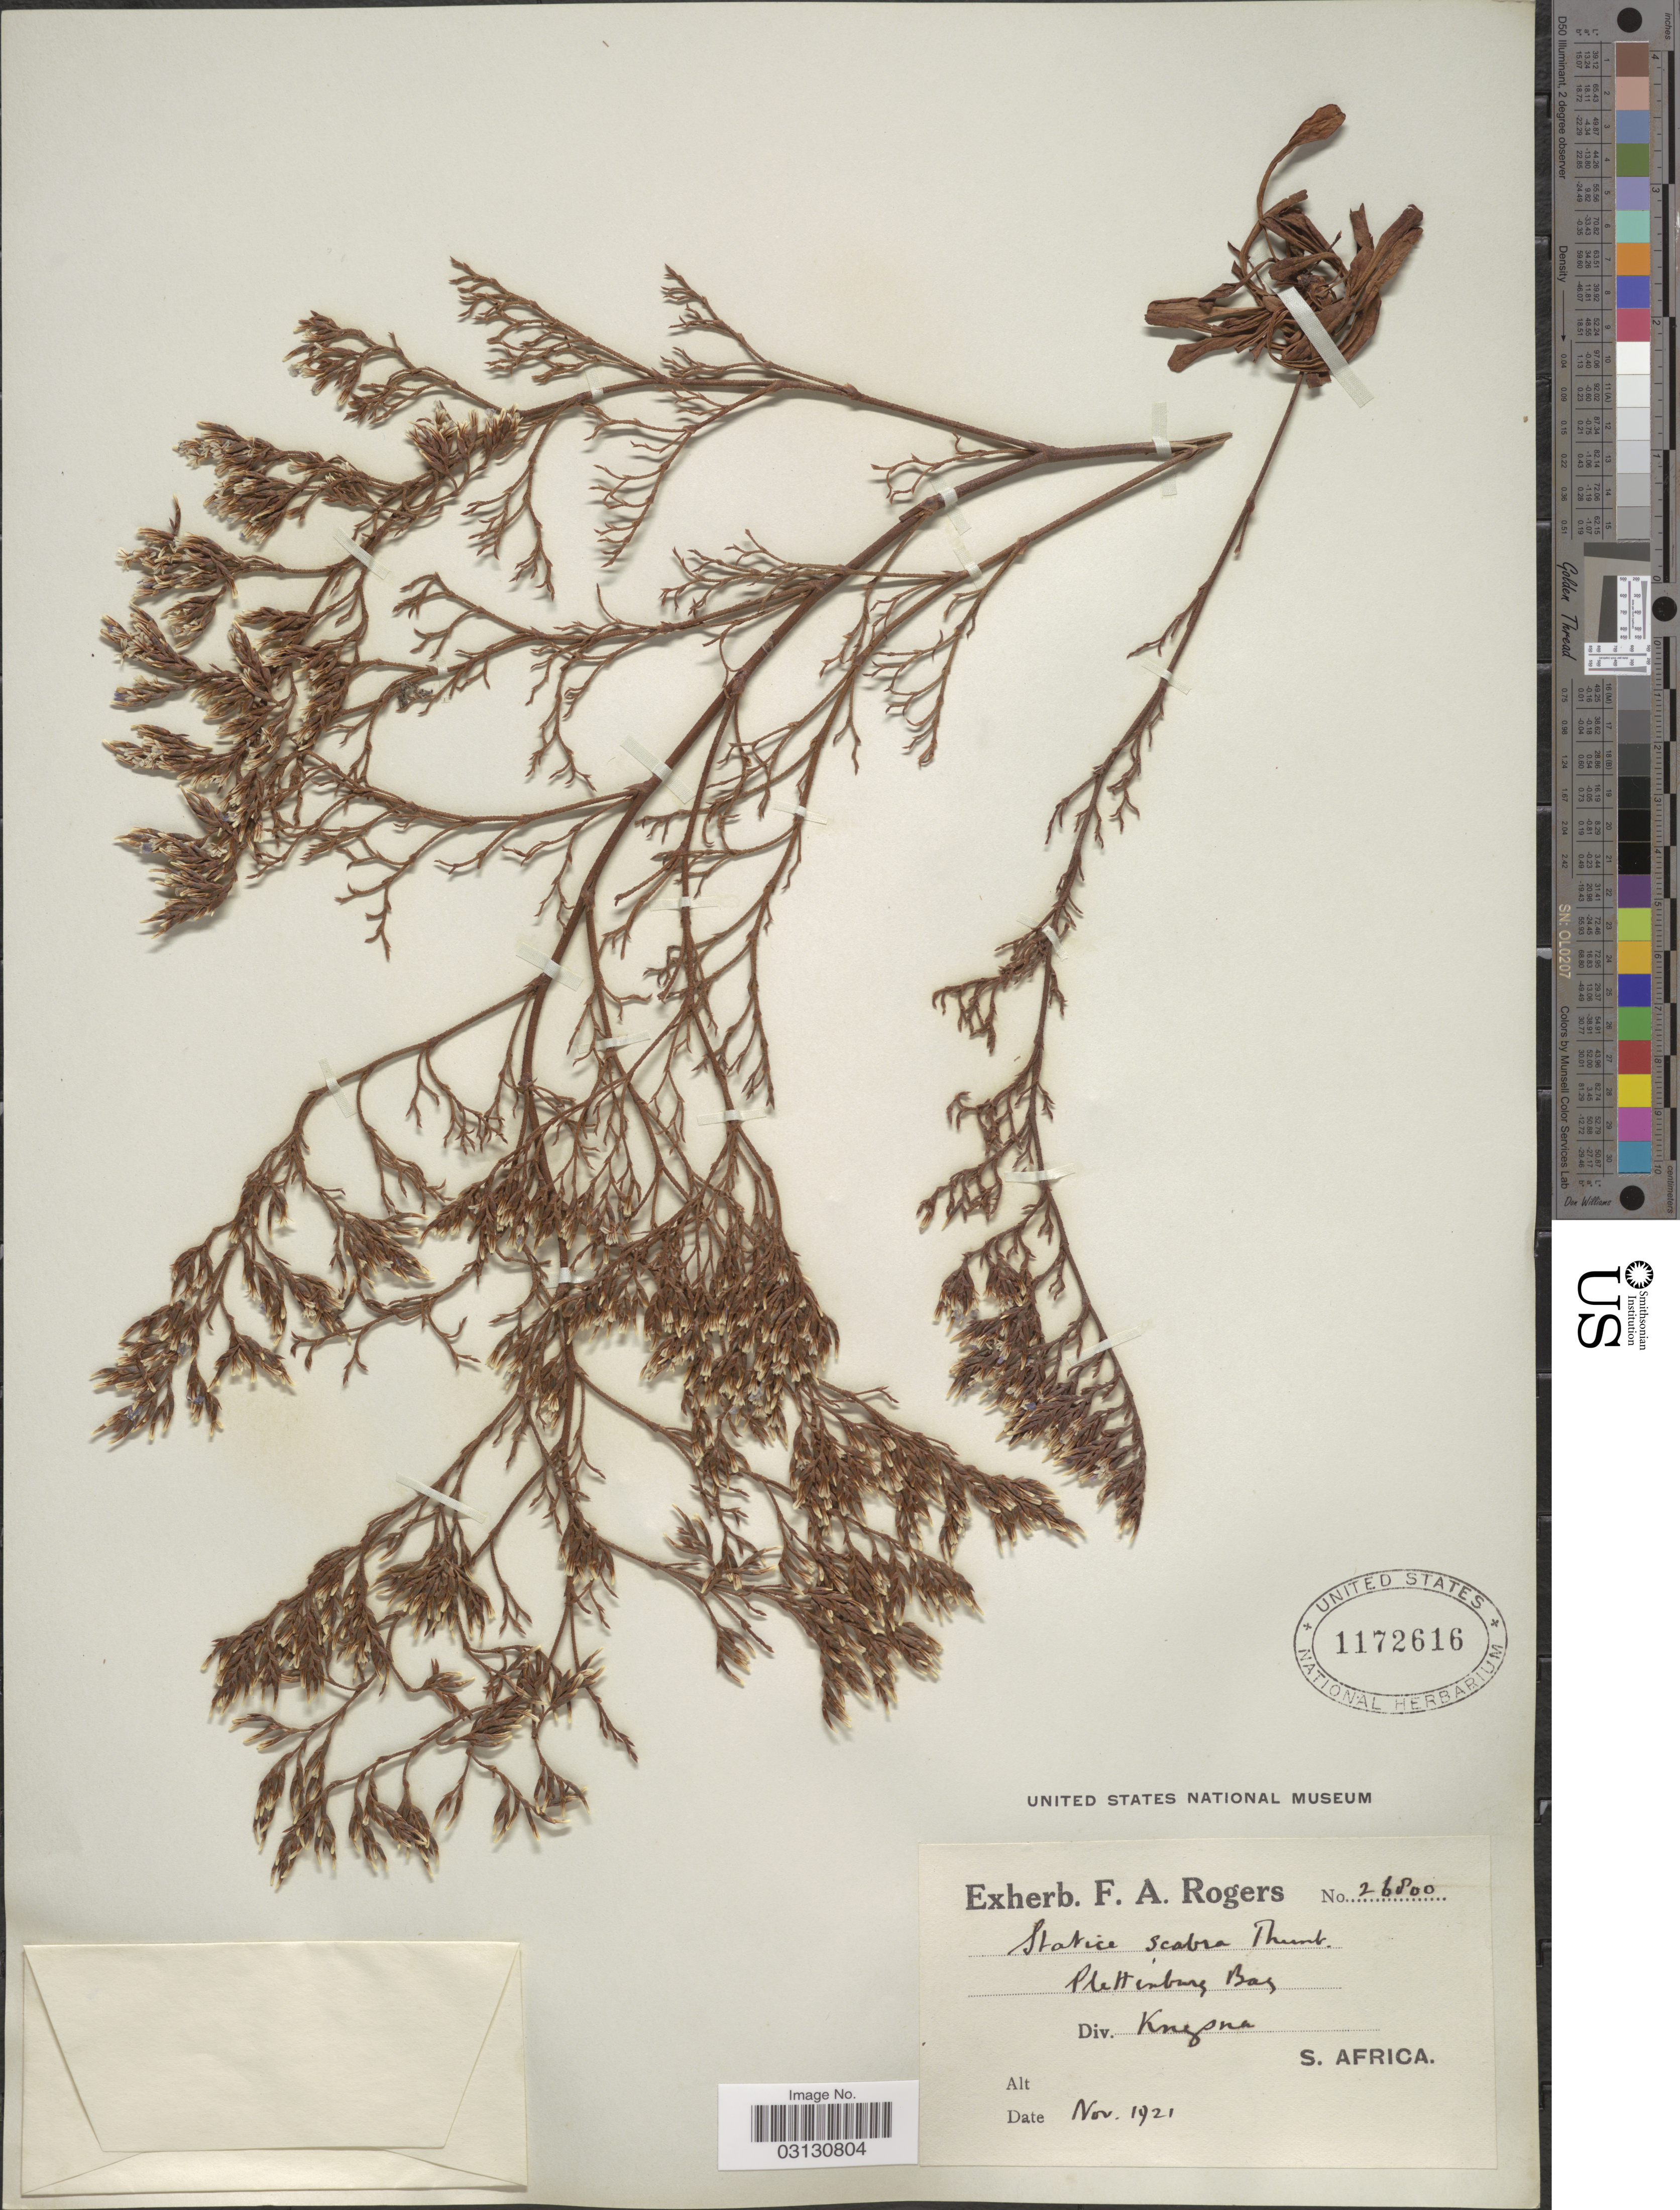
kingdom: Plantae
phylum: Tracheophyta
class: Magnoliopsida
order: Caryophyllales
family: Plumbaginaceae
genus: Limonium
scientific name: Limonium scabrum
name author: Kuntze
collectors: ex herb. F. A. Rogers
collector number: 26800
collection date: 1921-11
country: South Africa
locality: Div. Knysna, Plettenburg Bay.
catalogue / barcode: US 1172616